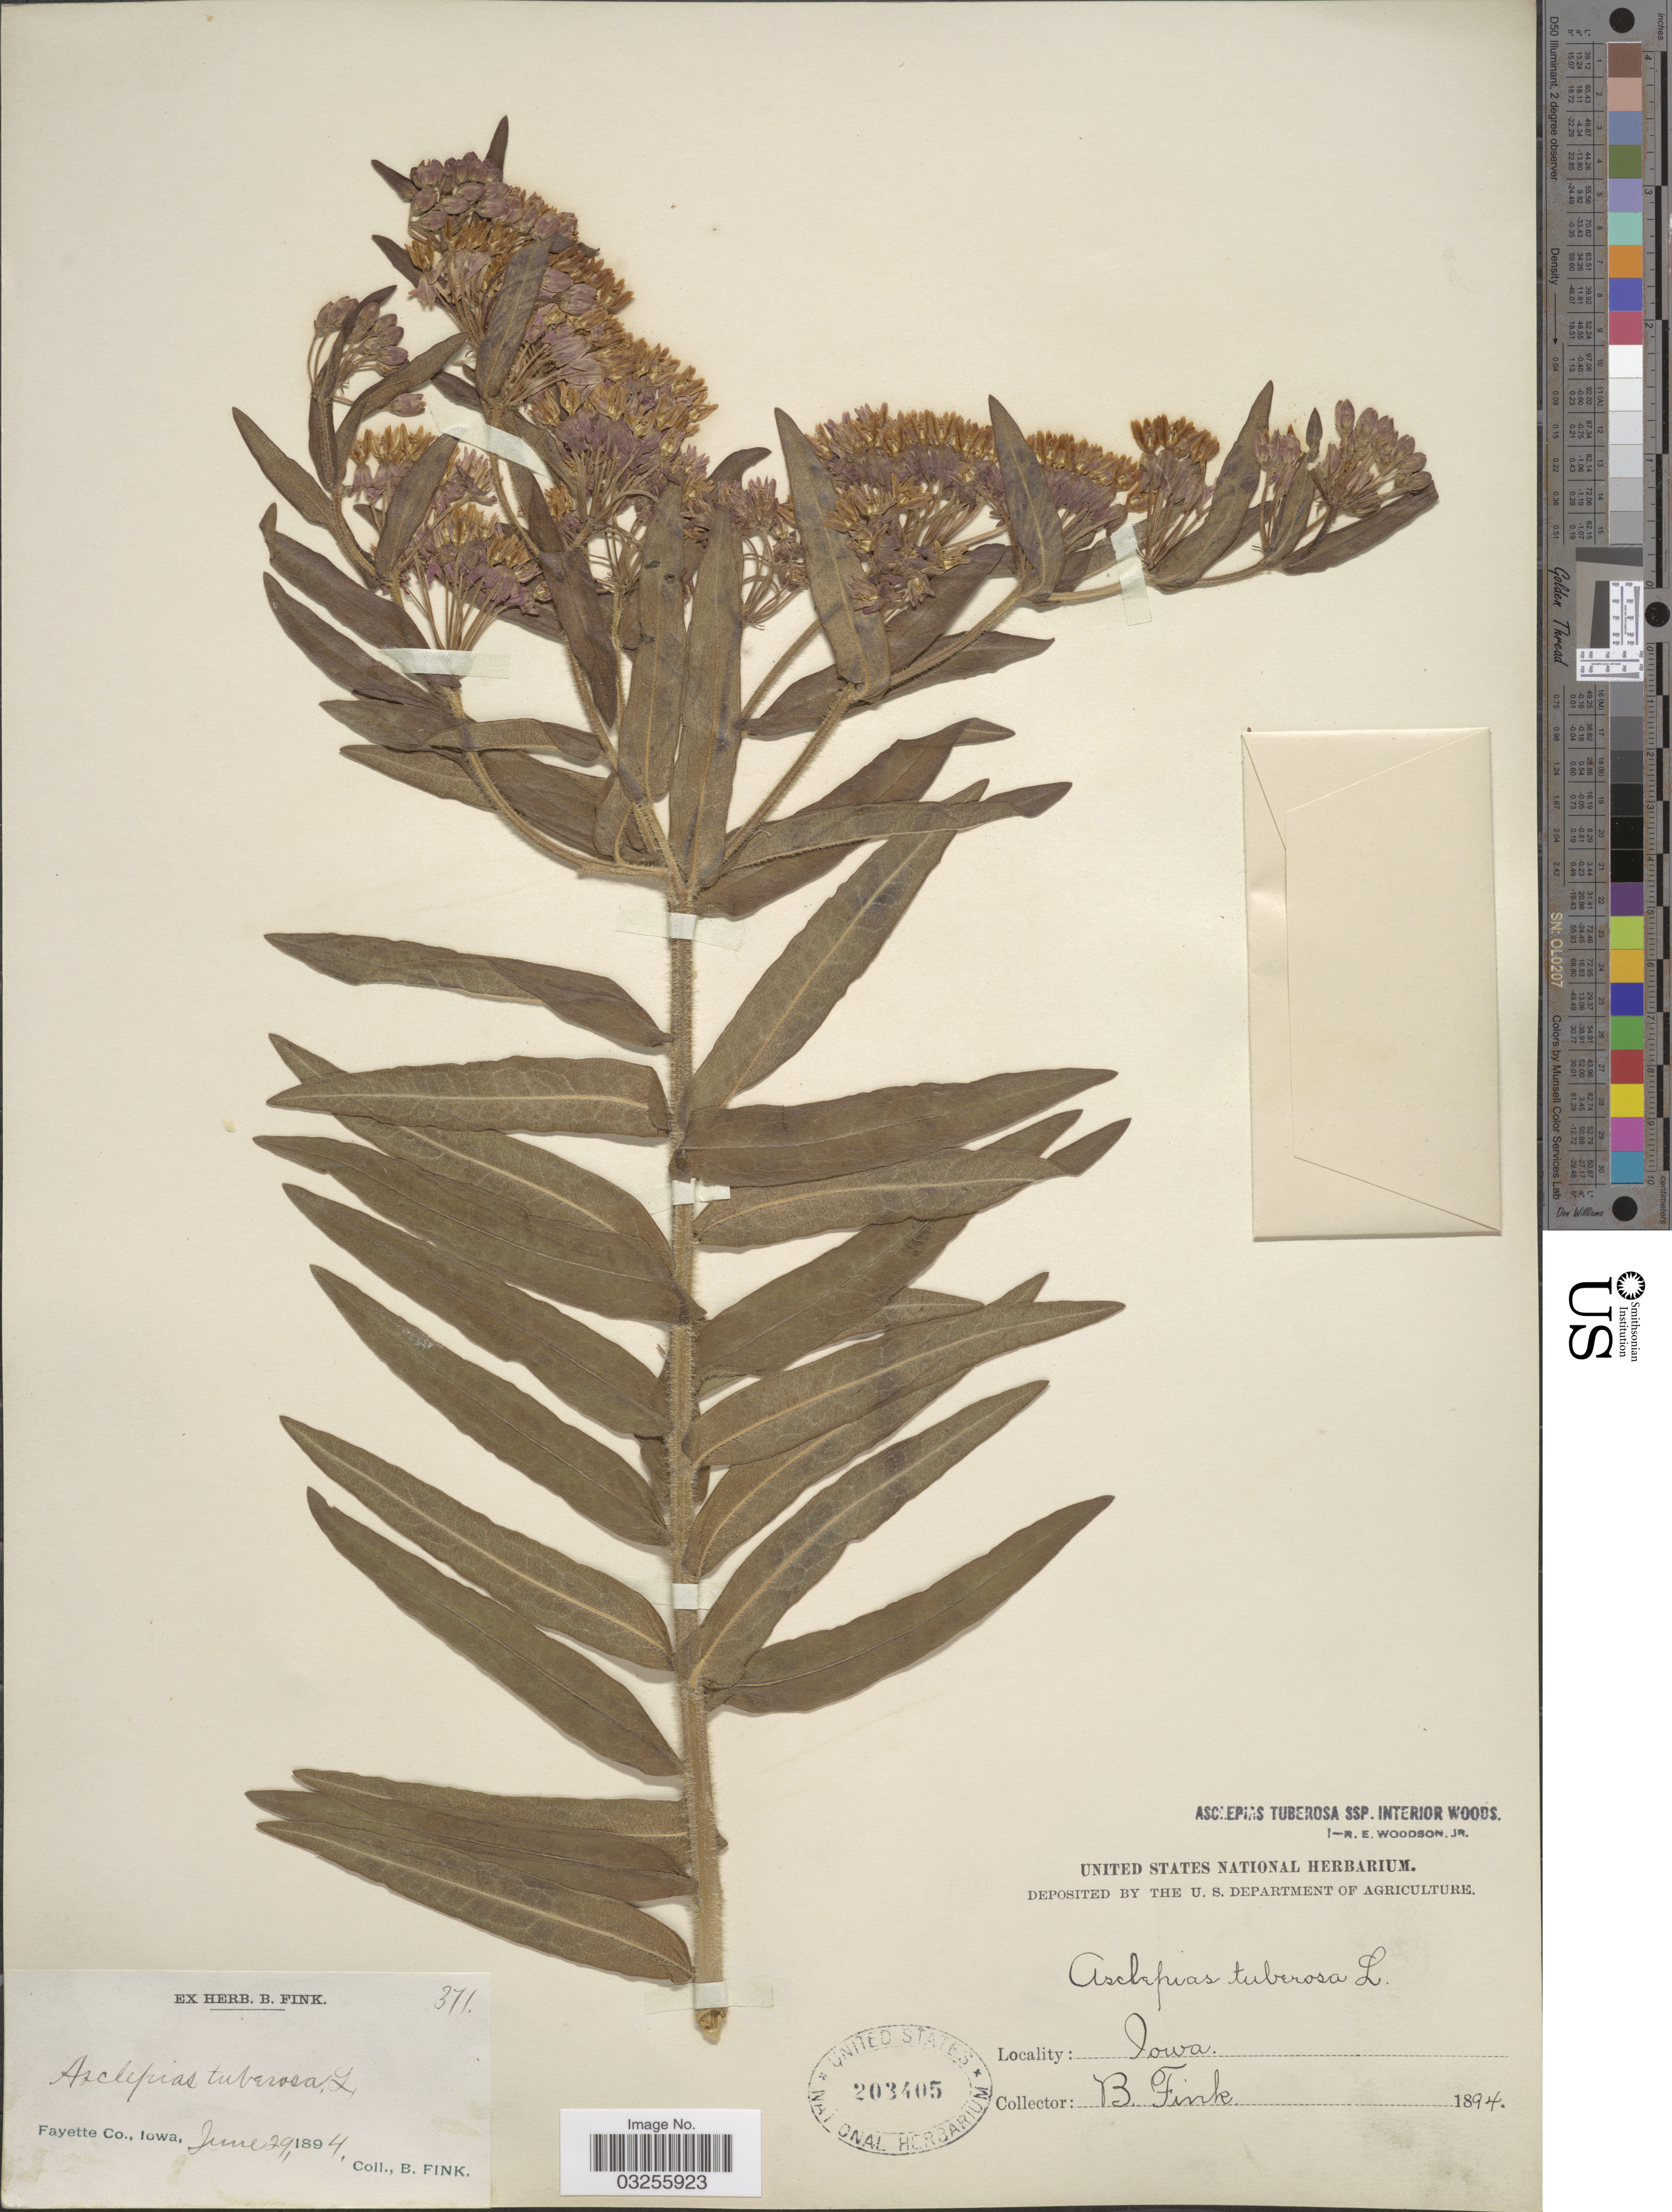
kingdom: Plantae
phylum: Tracheophyta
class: Magnoliopsida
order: Gentianales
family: Apocynaceae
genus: Asclepias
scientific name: Asclepias tuberosa subsp. interior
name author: Woodson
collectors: B. Fink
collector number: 371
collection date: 1894-06-29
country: United States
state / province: Iowa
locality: Fayette Co.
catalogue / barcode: US 203405